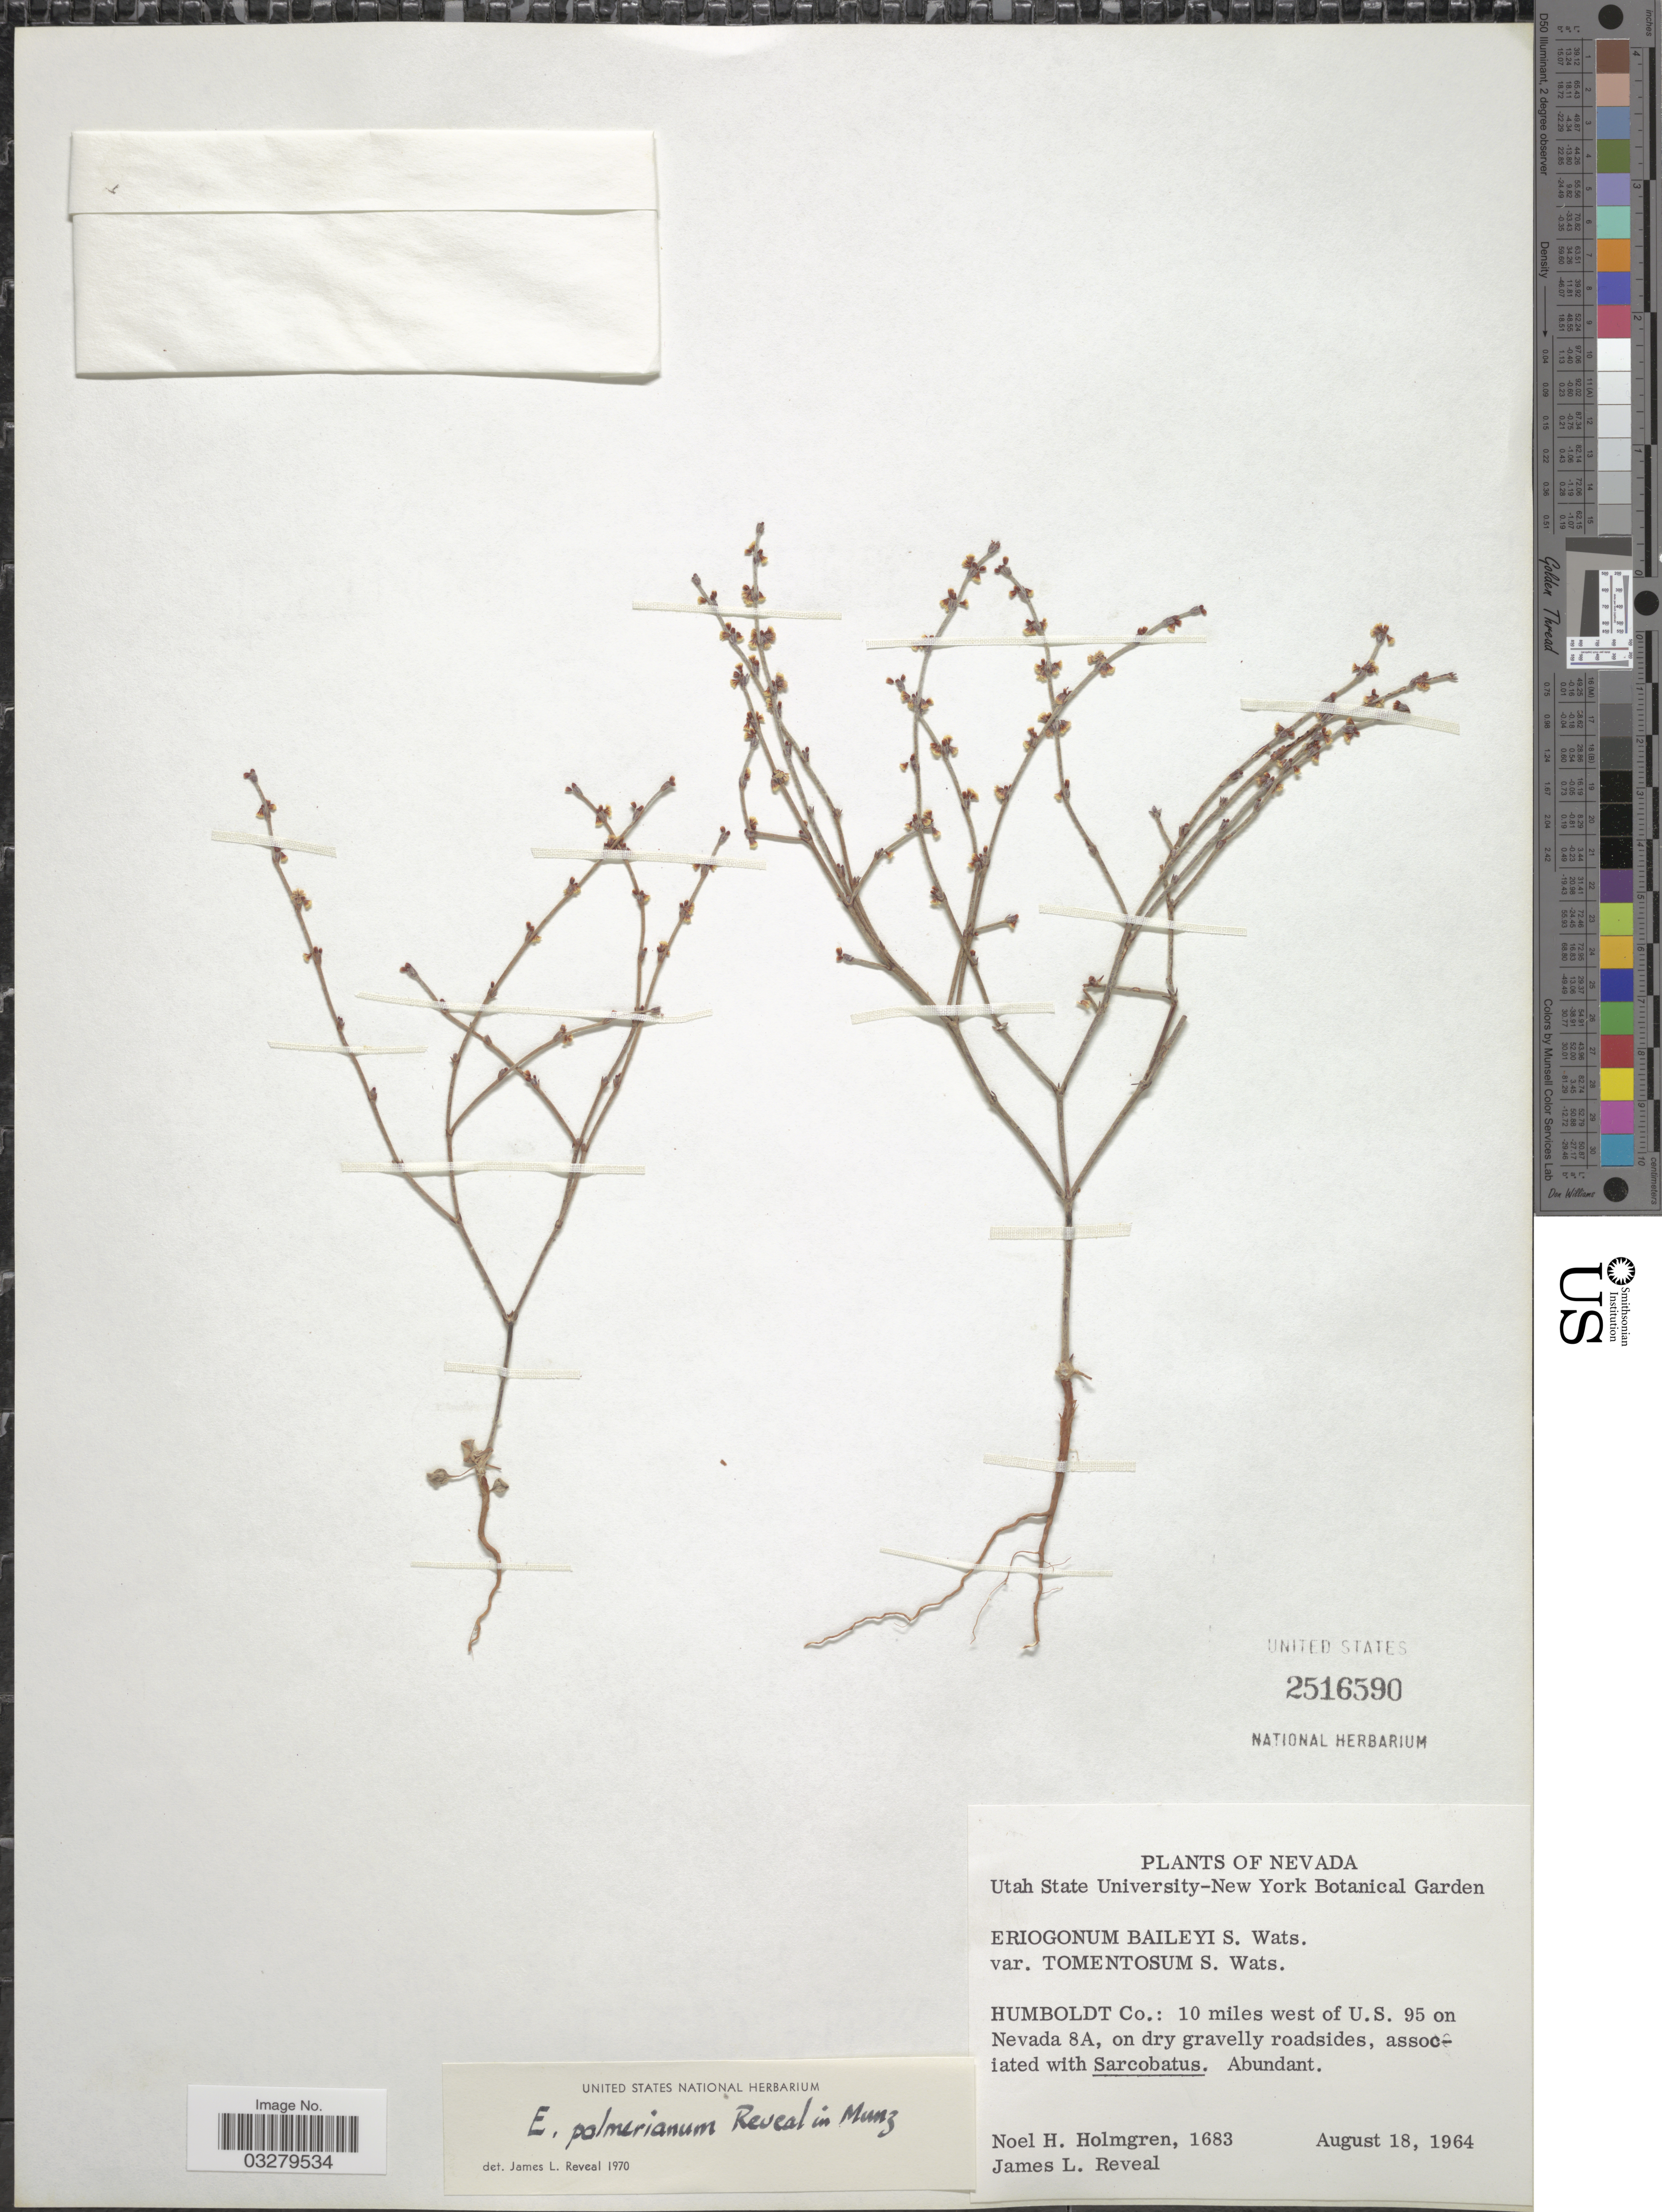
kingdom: Plantae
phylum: Tracheophyta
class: Magnoliopsida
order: Caryophyllales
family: Polygonaceae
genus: Eriogonum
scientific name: Eriogonum palmerianum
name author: Reveal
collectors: N. H. Holmgren & J. L. Reveal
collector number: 1683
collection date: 1964-08-18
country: United States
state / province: Nevada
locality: Humboldt Co.: 10 miles west of U.S. 95 on Nevada 8A.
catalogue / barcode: US 2516590